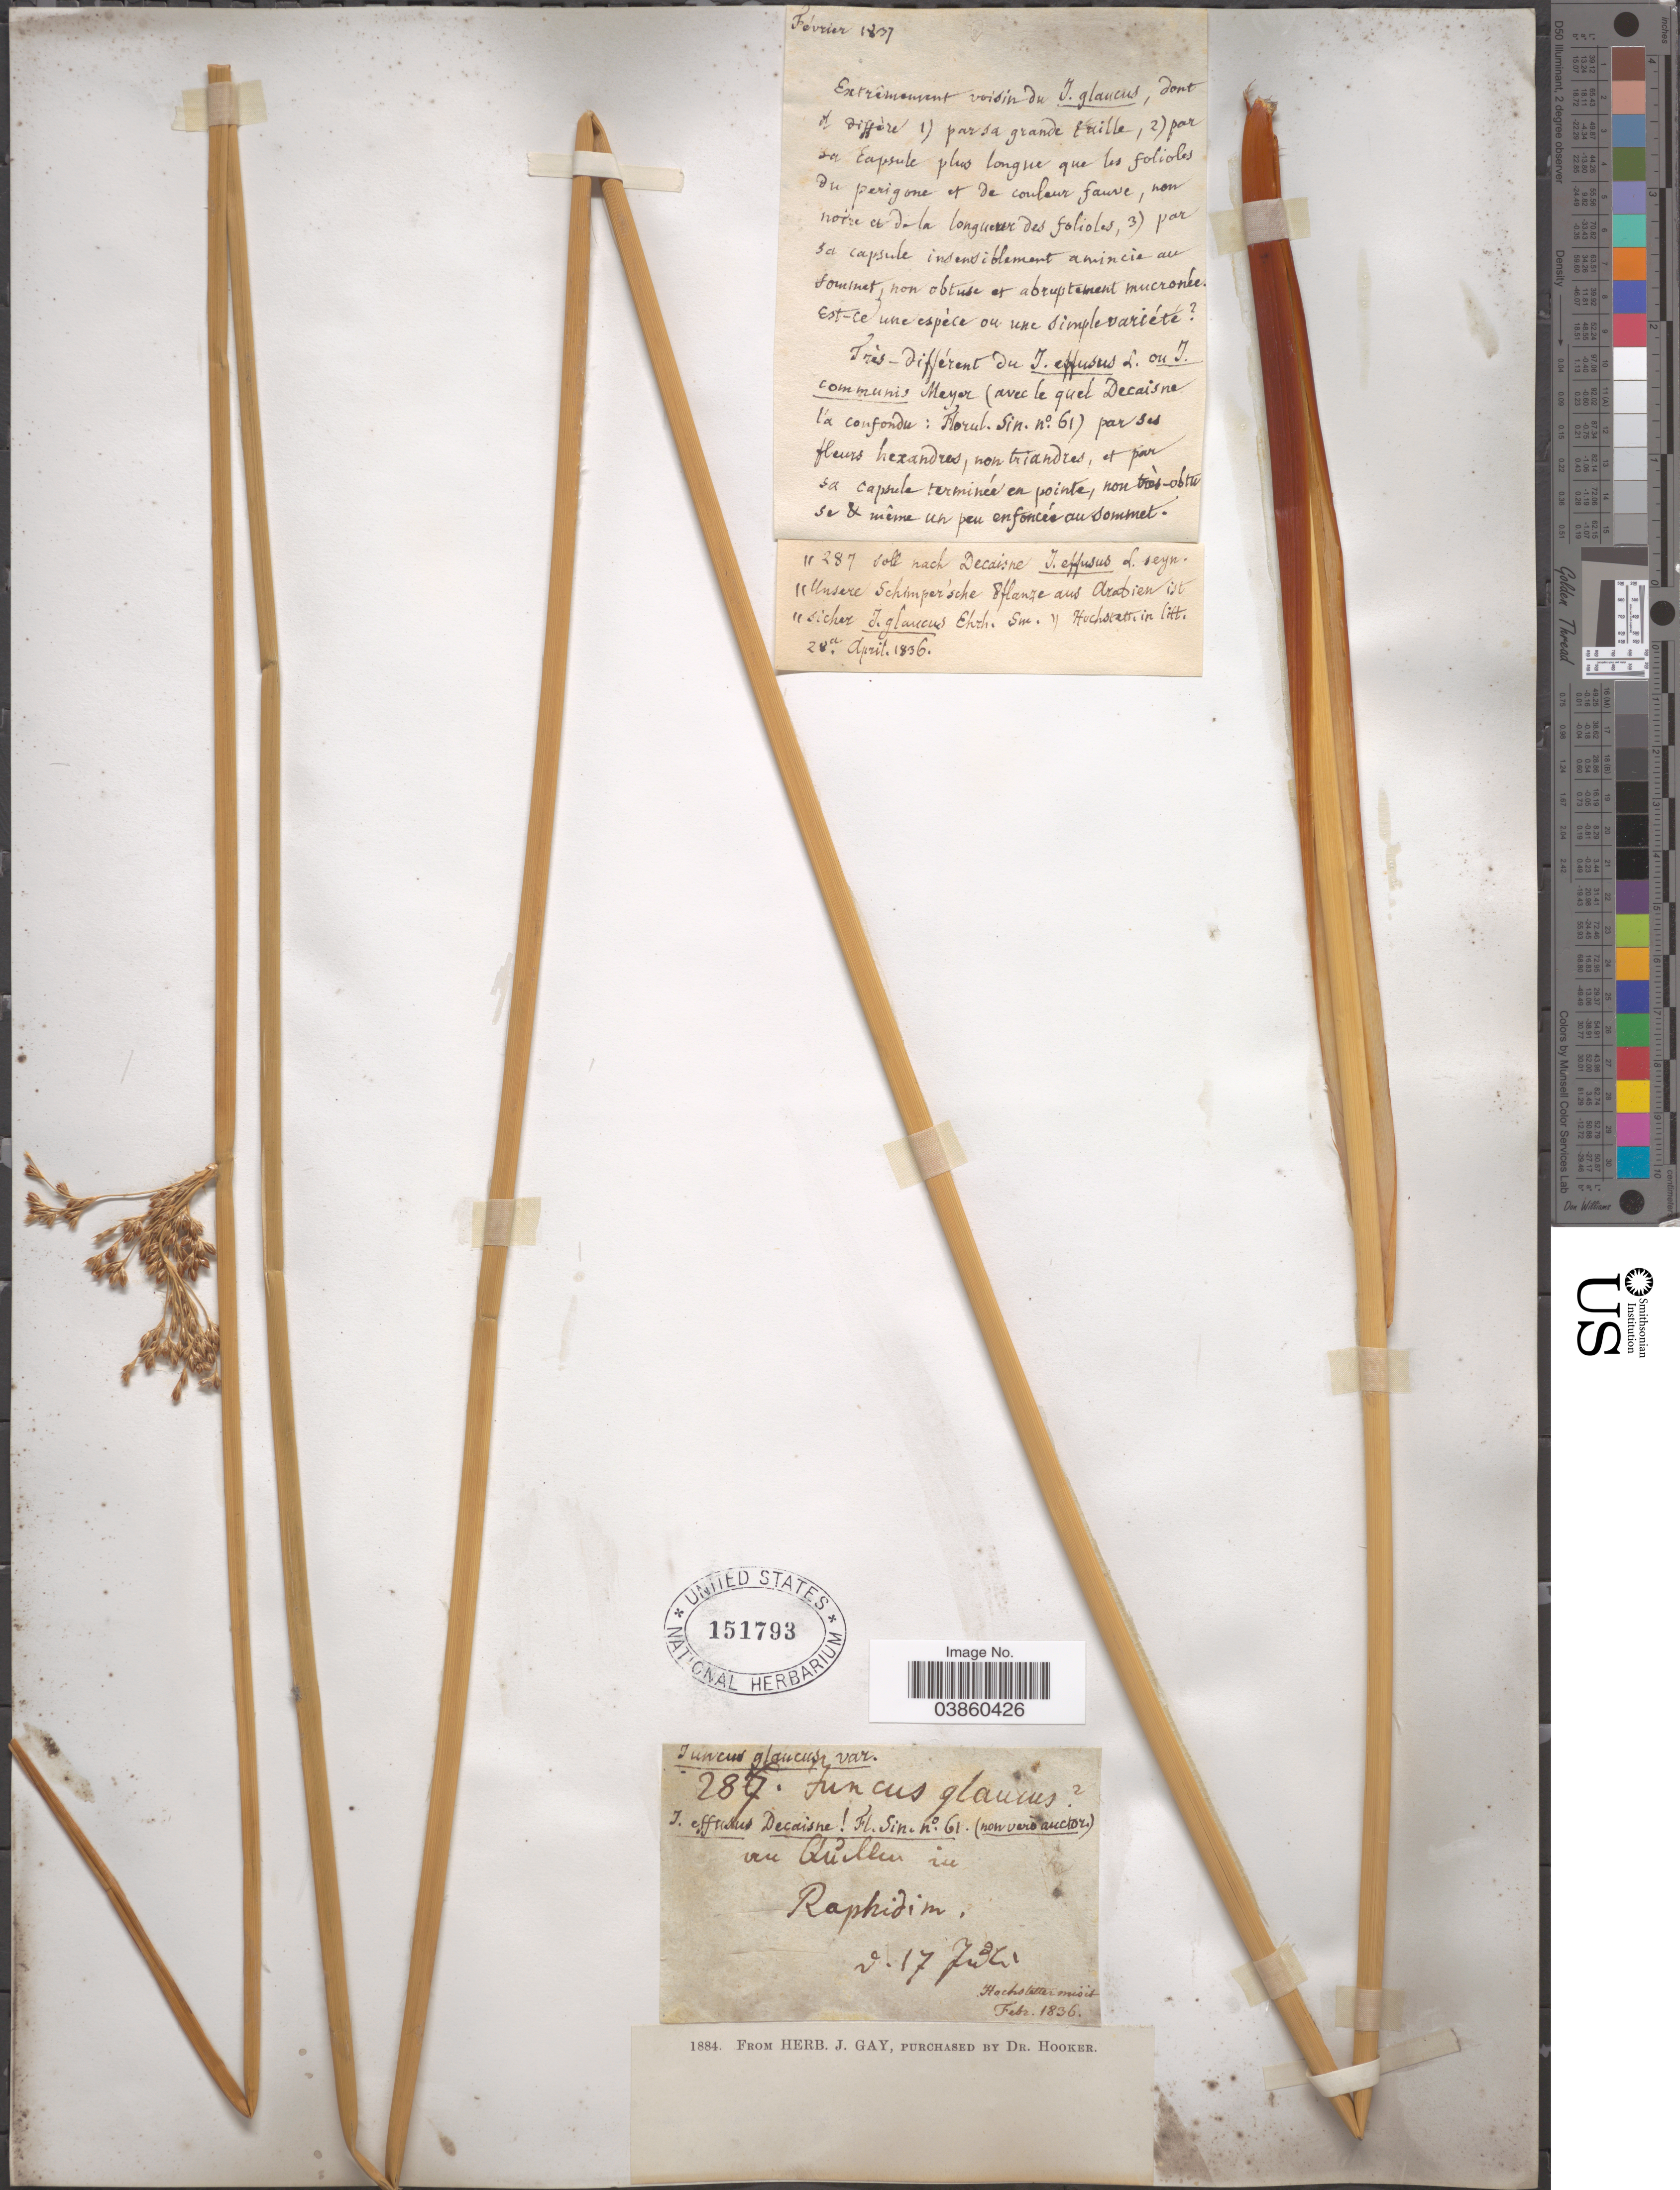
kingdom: Plantae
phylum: Tracheophyta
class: Liliopsida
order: Poales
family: Juncaceae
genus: Juncus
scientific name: Juncus glaucus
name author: Ehrh.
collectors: ex herb. J. Gay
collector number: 287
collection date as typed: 17 Jul [Feb?] 1835 or 1836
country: Egypt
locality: Raphidim.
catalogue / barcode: US 151793